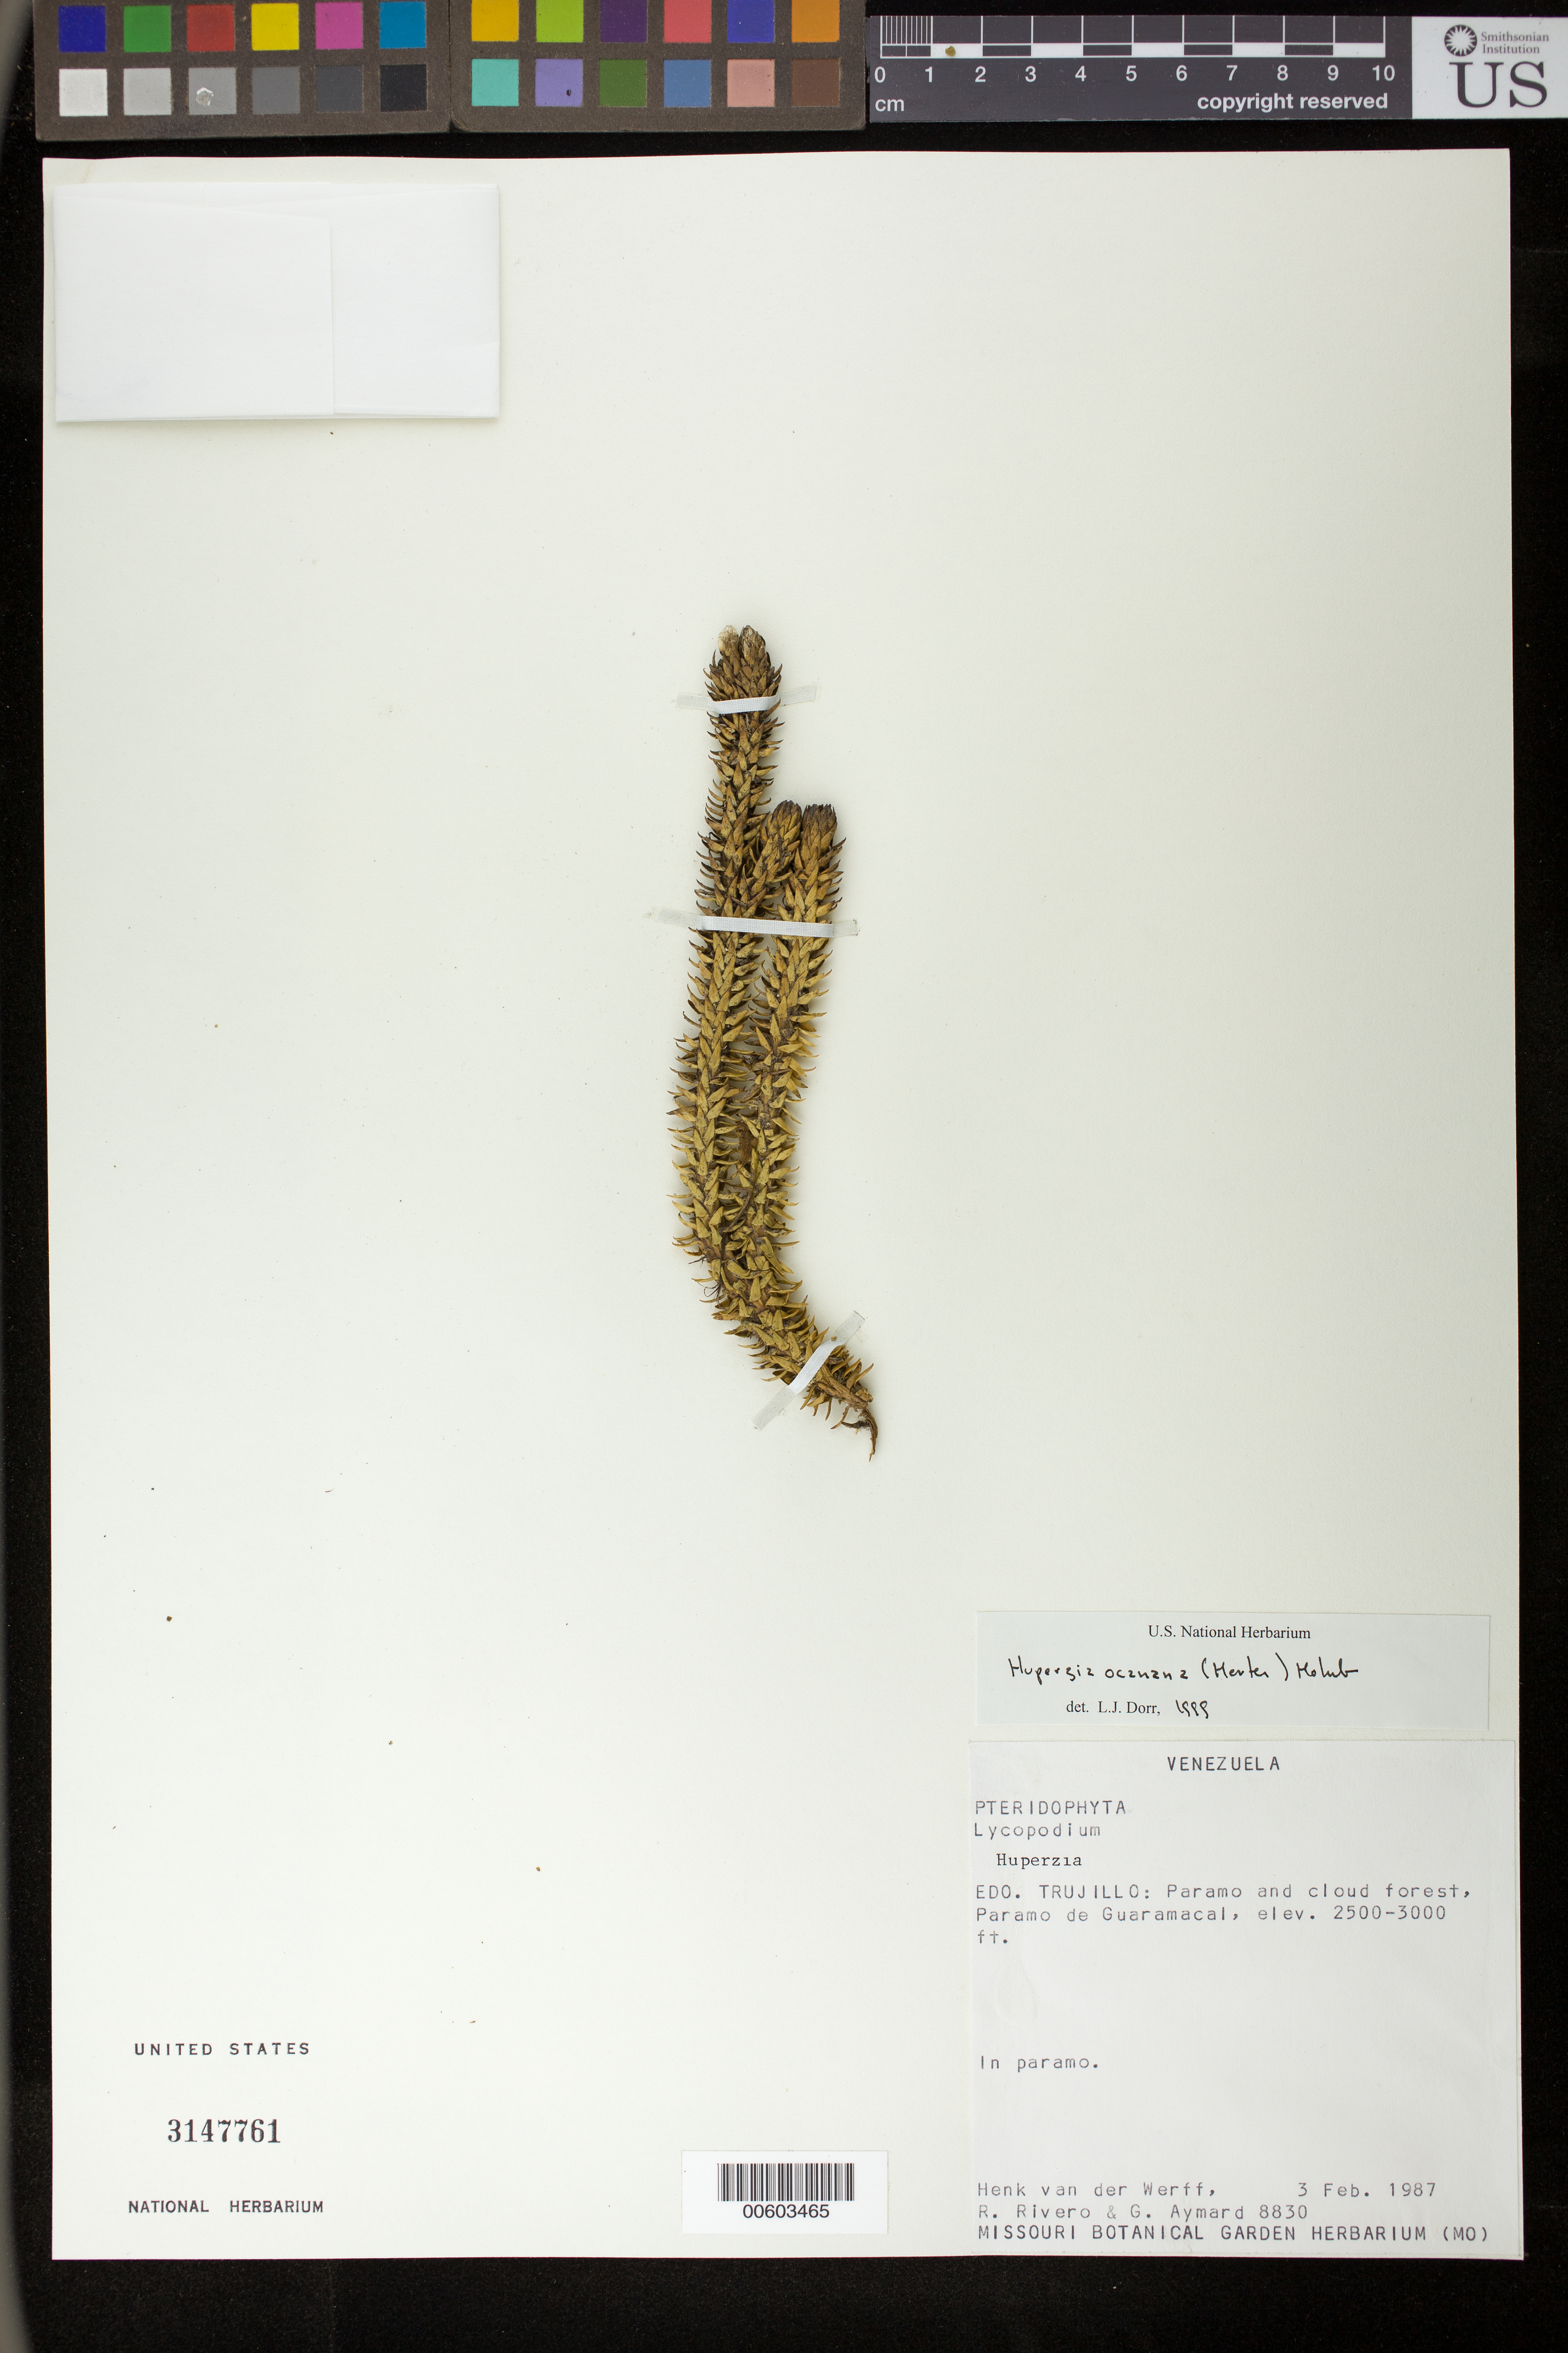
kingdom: Plantae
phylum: Tracheophyta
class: Lycopodiopsida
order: Lycopodiales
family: Lycopodiaceae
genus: Phlegmariurus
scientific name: Phlegmariurus ocananus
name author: (Herter) B. Øllg.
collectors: H. van der Werff, R. Rivero & G. A. Aymard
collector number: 8830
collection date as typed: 03 Feb 1987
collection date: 1987-02-03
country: Venezuela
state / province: Trujillo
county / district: Boconó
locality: Páramo de Guaramacal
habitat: Páramo and cloud forest. In Páramo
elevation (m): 2500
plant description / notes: MO, PORT, US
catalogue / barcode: US 3147761